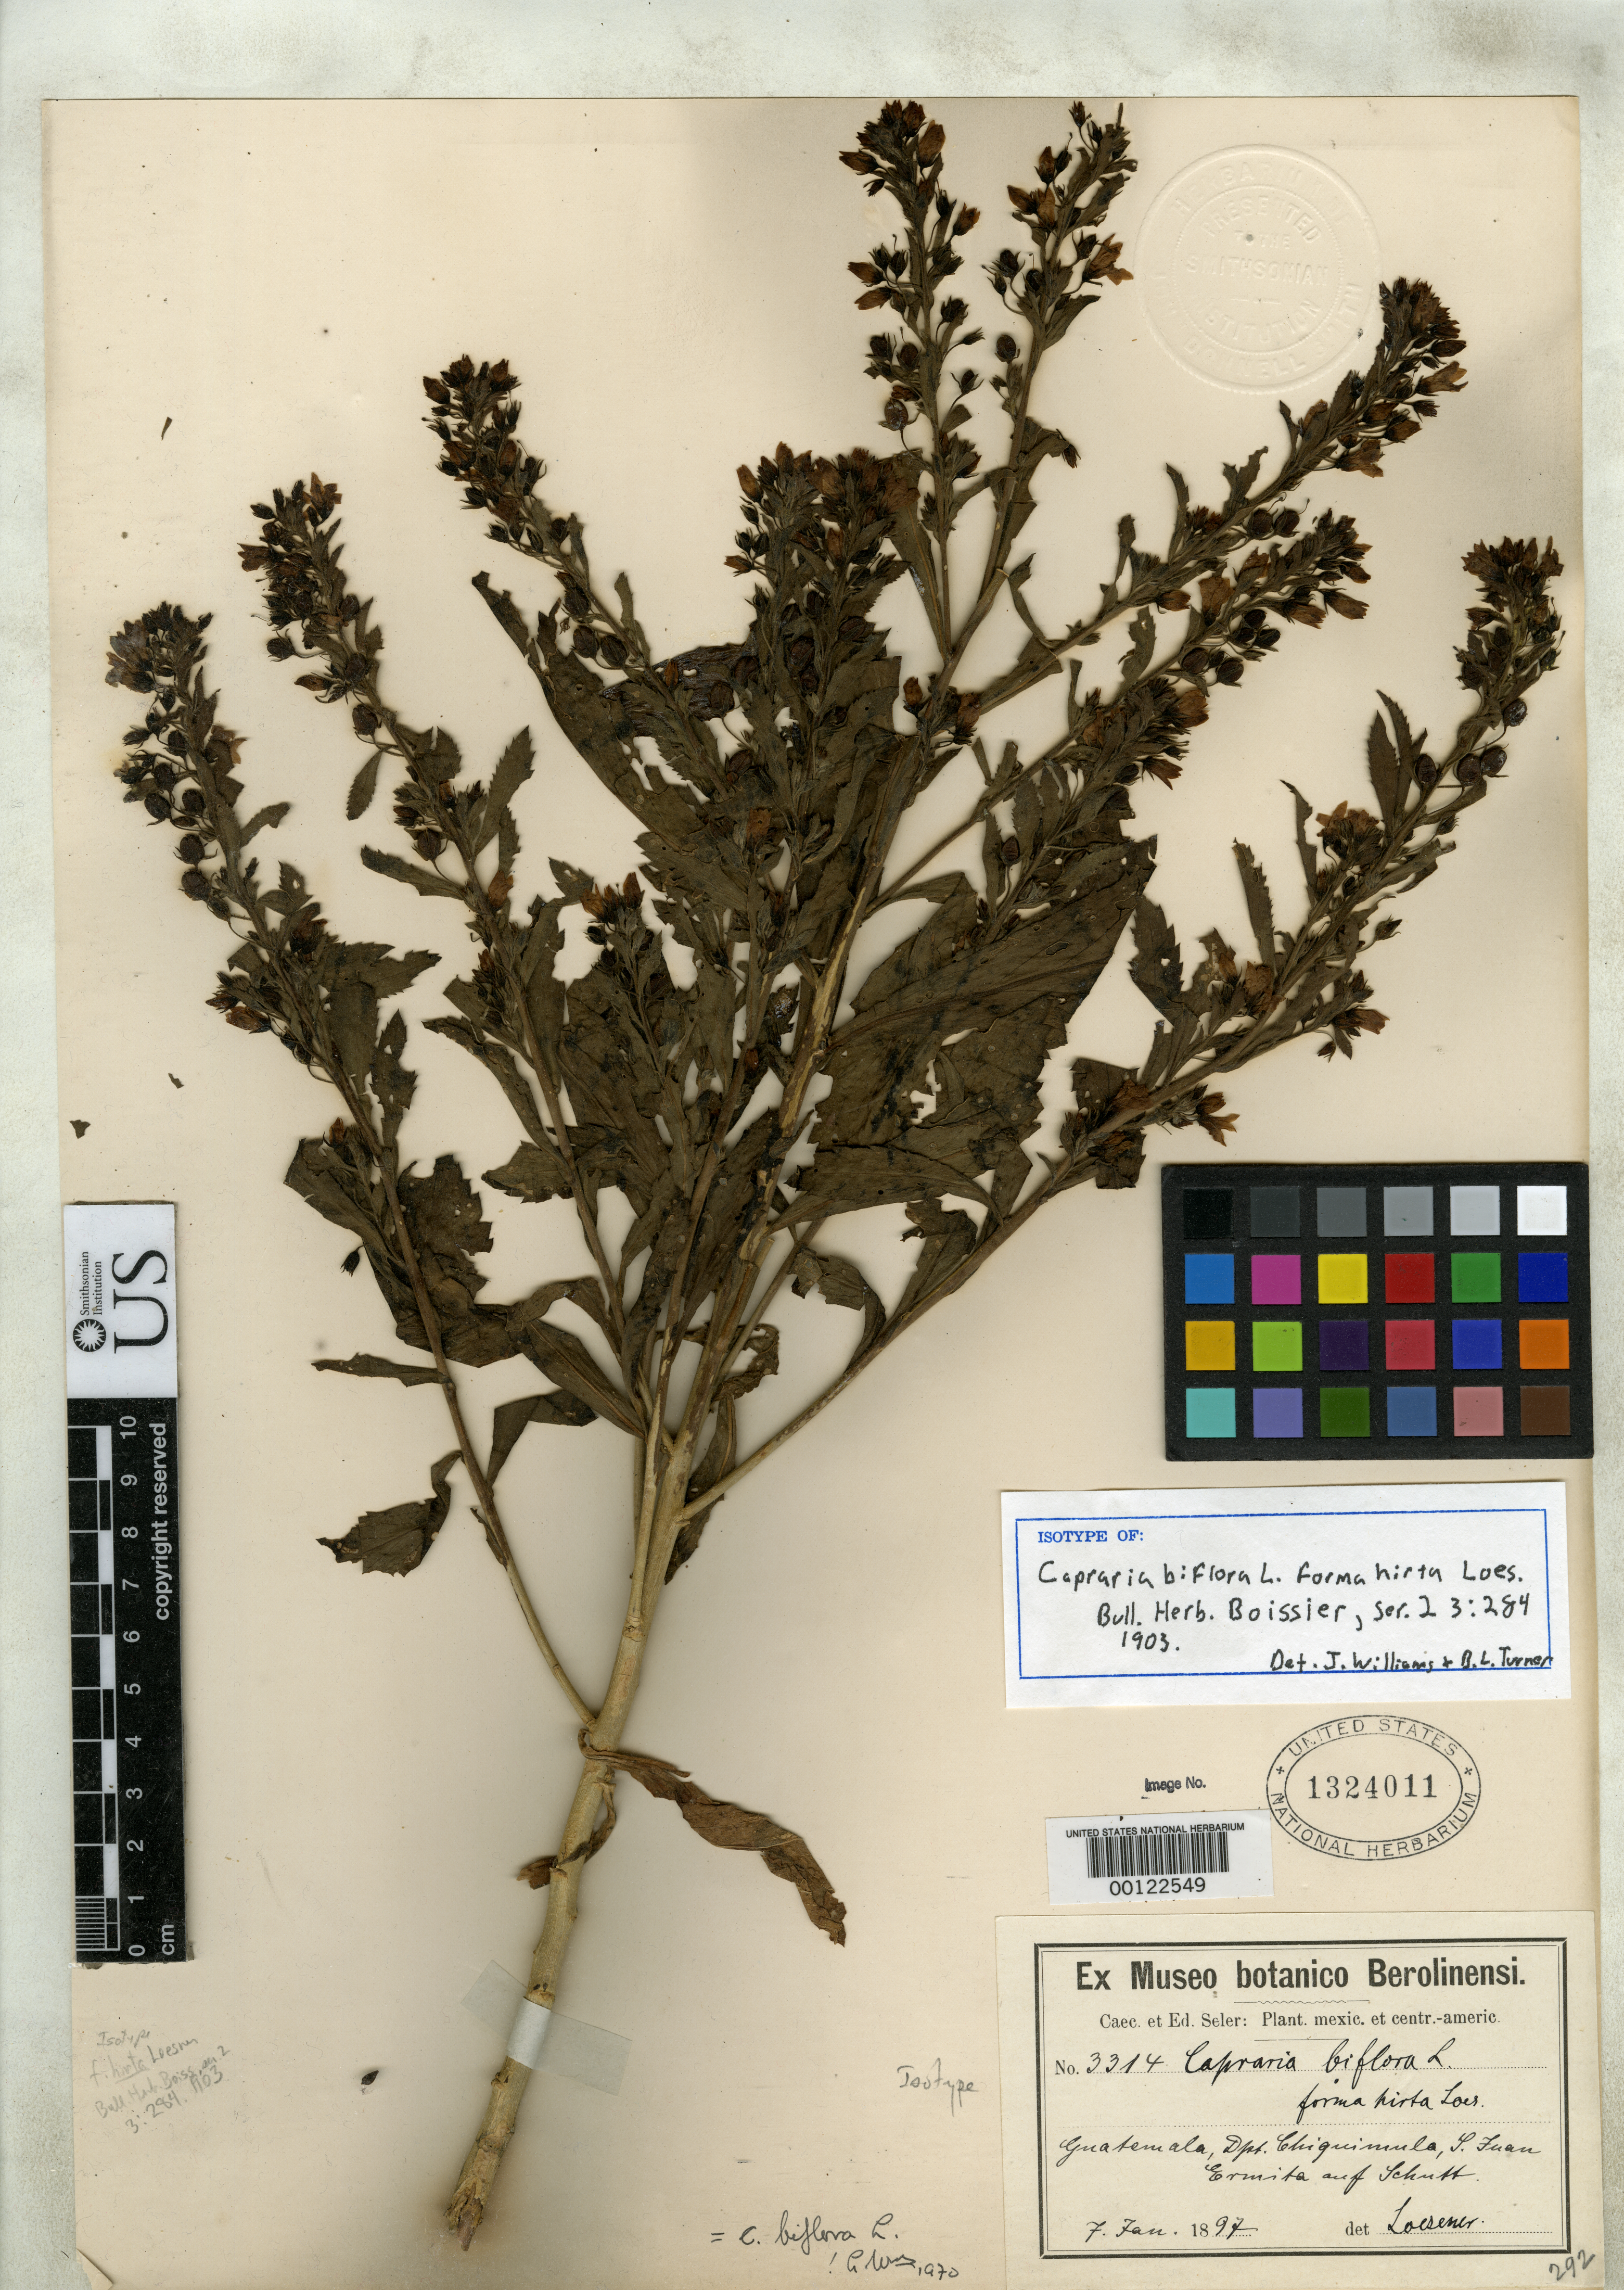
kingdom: Plantae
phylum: Tracheophyta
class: Magnoliopsida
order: Lamiales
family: Scrophulariaceae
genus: Capraria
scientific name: Capraria biflora f. hirta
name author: Loes.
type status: Isotype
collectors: C. Seler & E. Seler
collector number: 3314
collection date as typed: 07 Jan 1897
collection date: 1897-01-07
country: Guatemala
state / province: Chiquimula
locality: San Juan.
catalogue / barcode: US 1324011